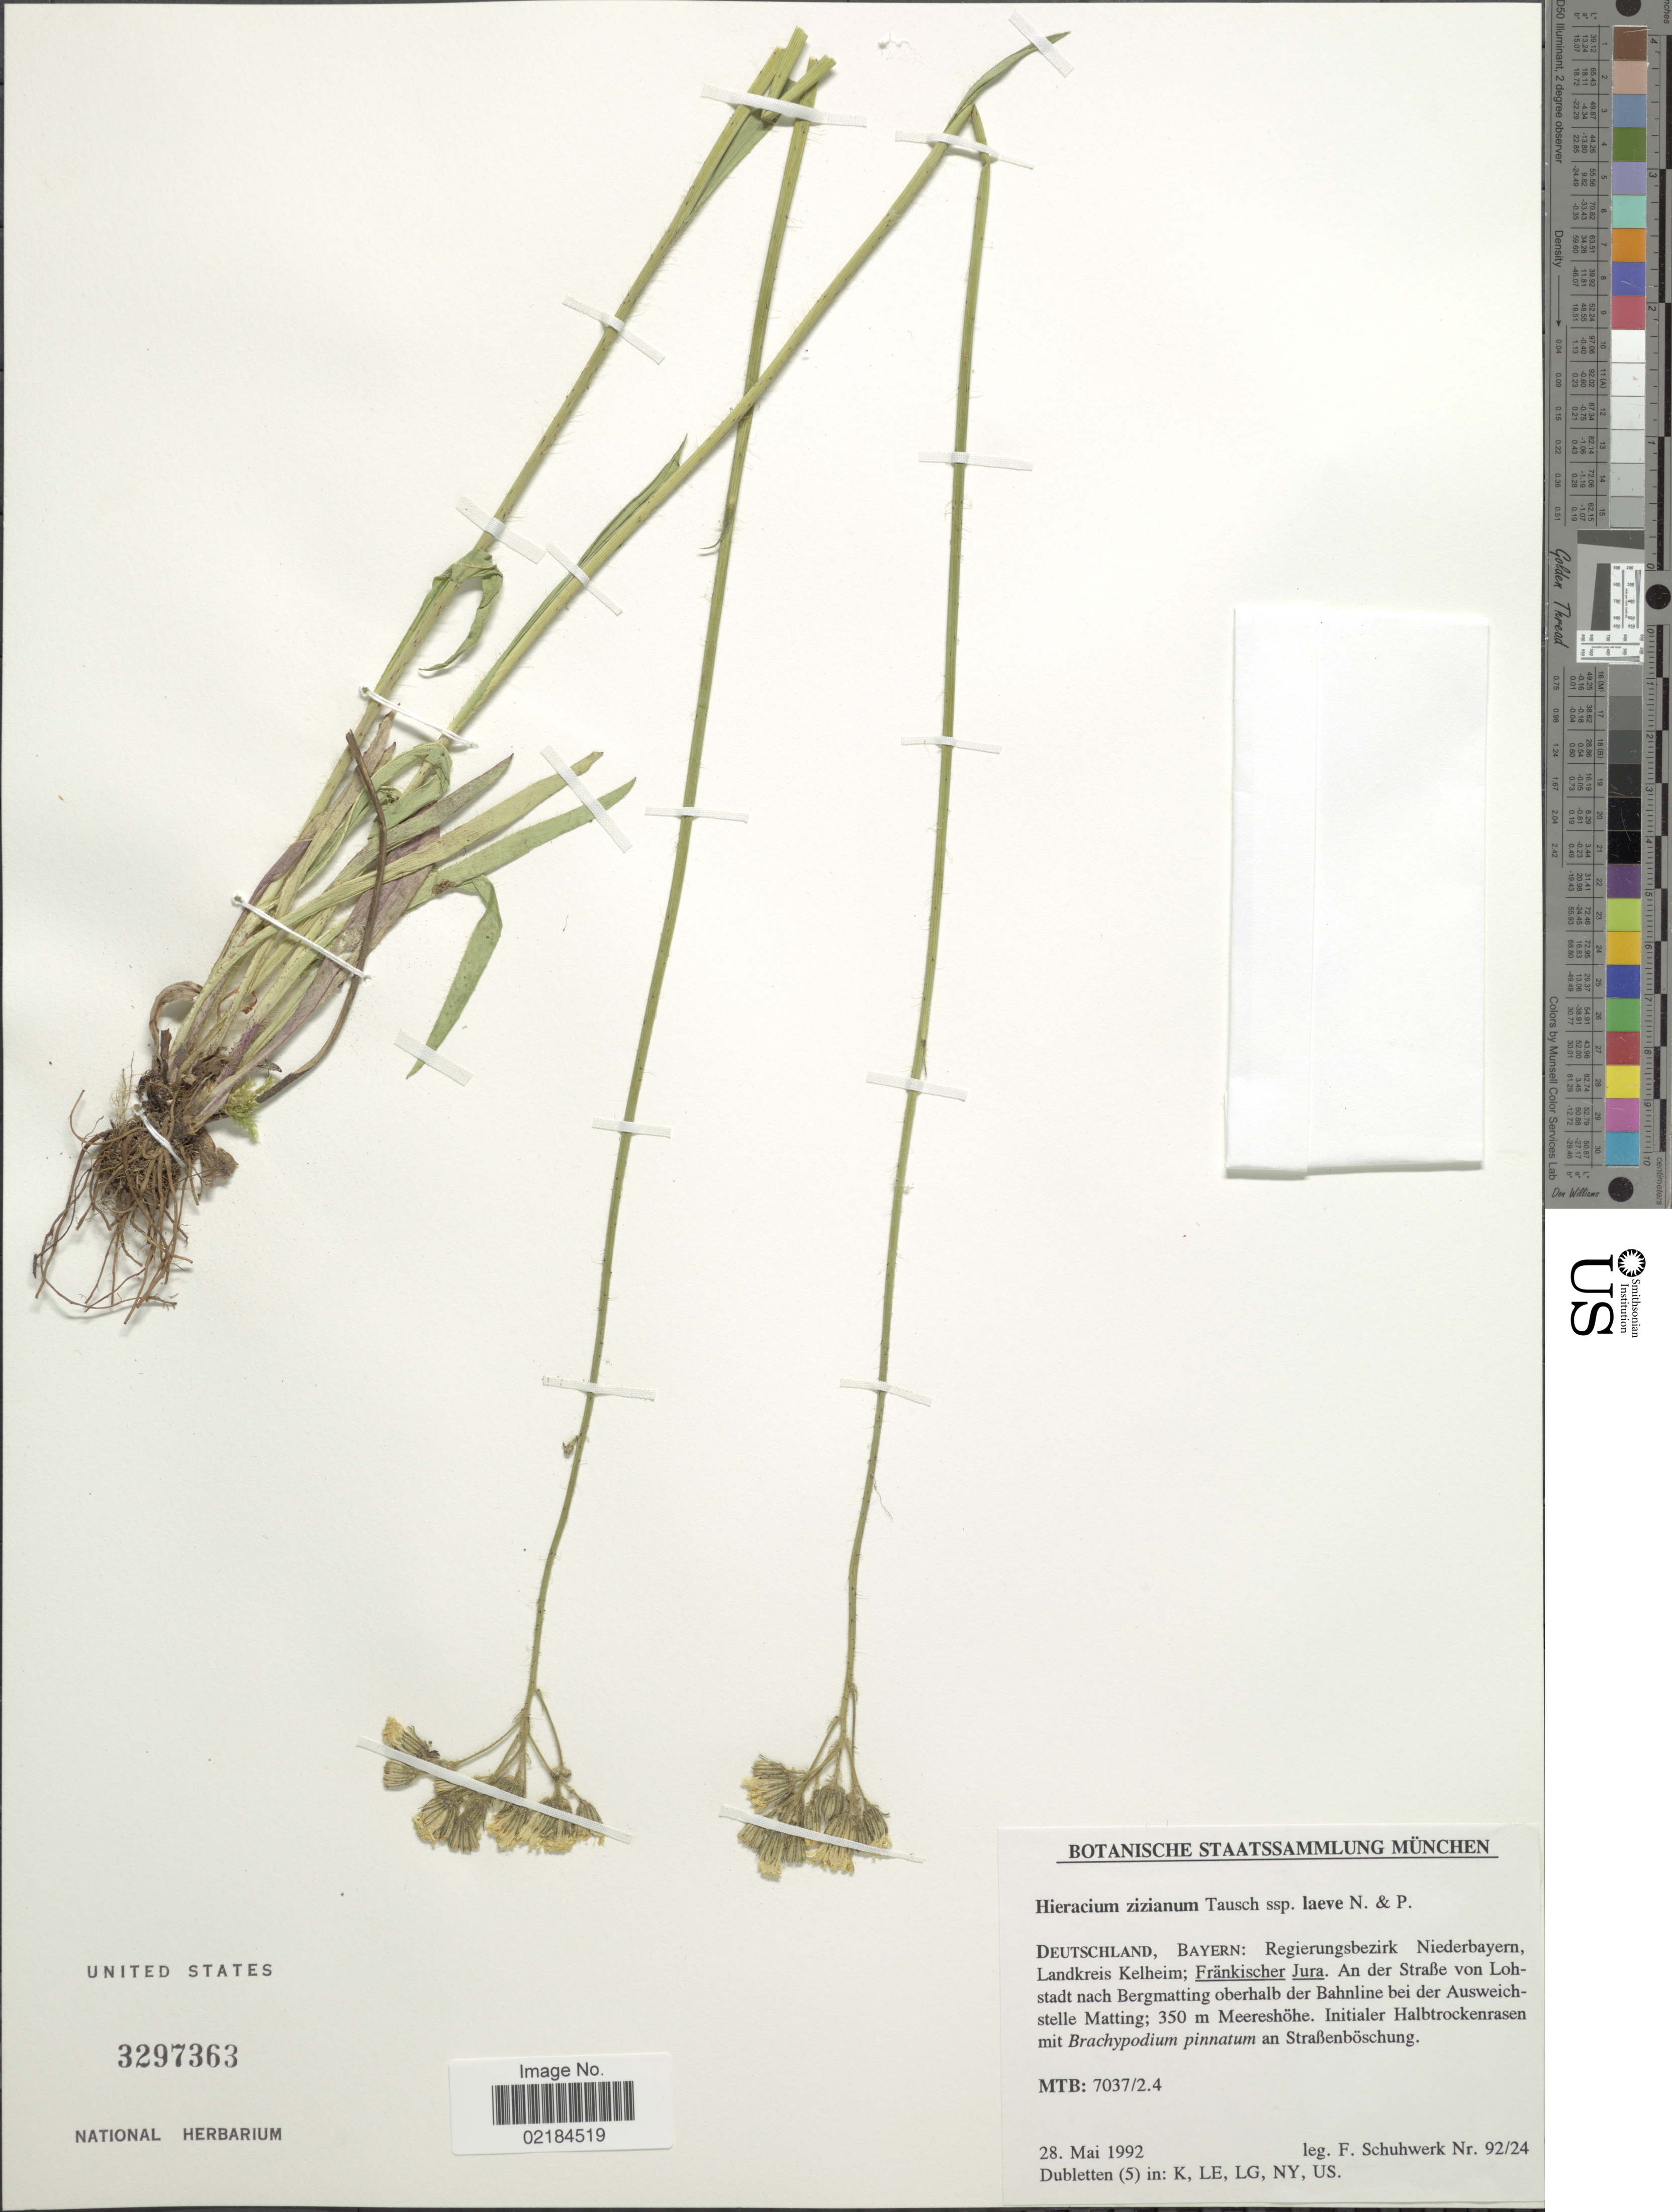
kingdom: Plantae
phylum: Tracheophyta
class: Magnoliopsida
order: Asterales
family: Asteraceae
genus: Pilosella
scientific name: Pilosella ziziana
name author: (Tausch) F.W. Schultz & Sch. Bip.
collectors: Schuhwerk, F.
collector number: MTB 7037/2.4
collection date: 1992-05-28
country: Germany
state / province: Bayern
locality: Deutschland, Bayern: Regierungsbezirk Niederbayern, Landkreis Kelheim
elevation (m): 350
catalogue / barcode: US 3297363